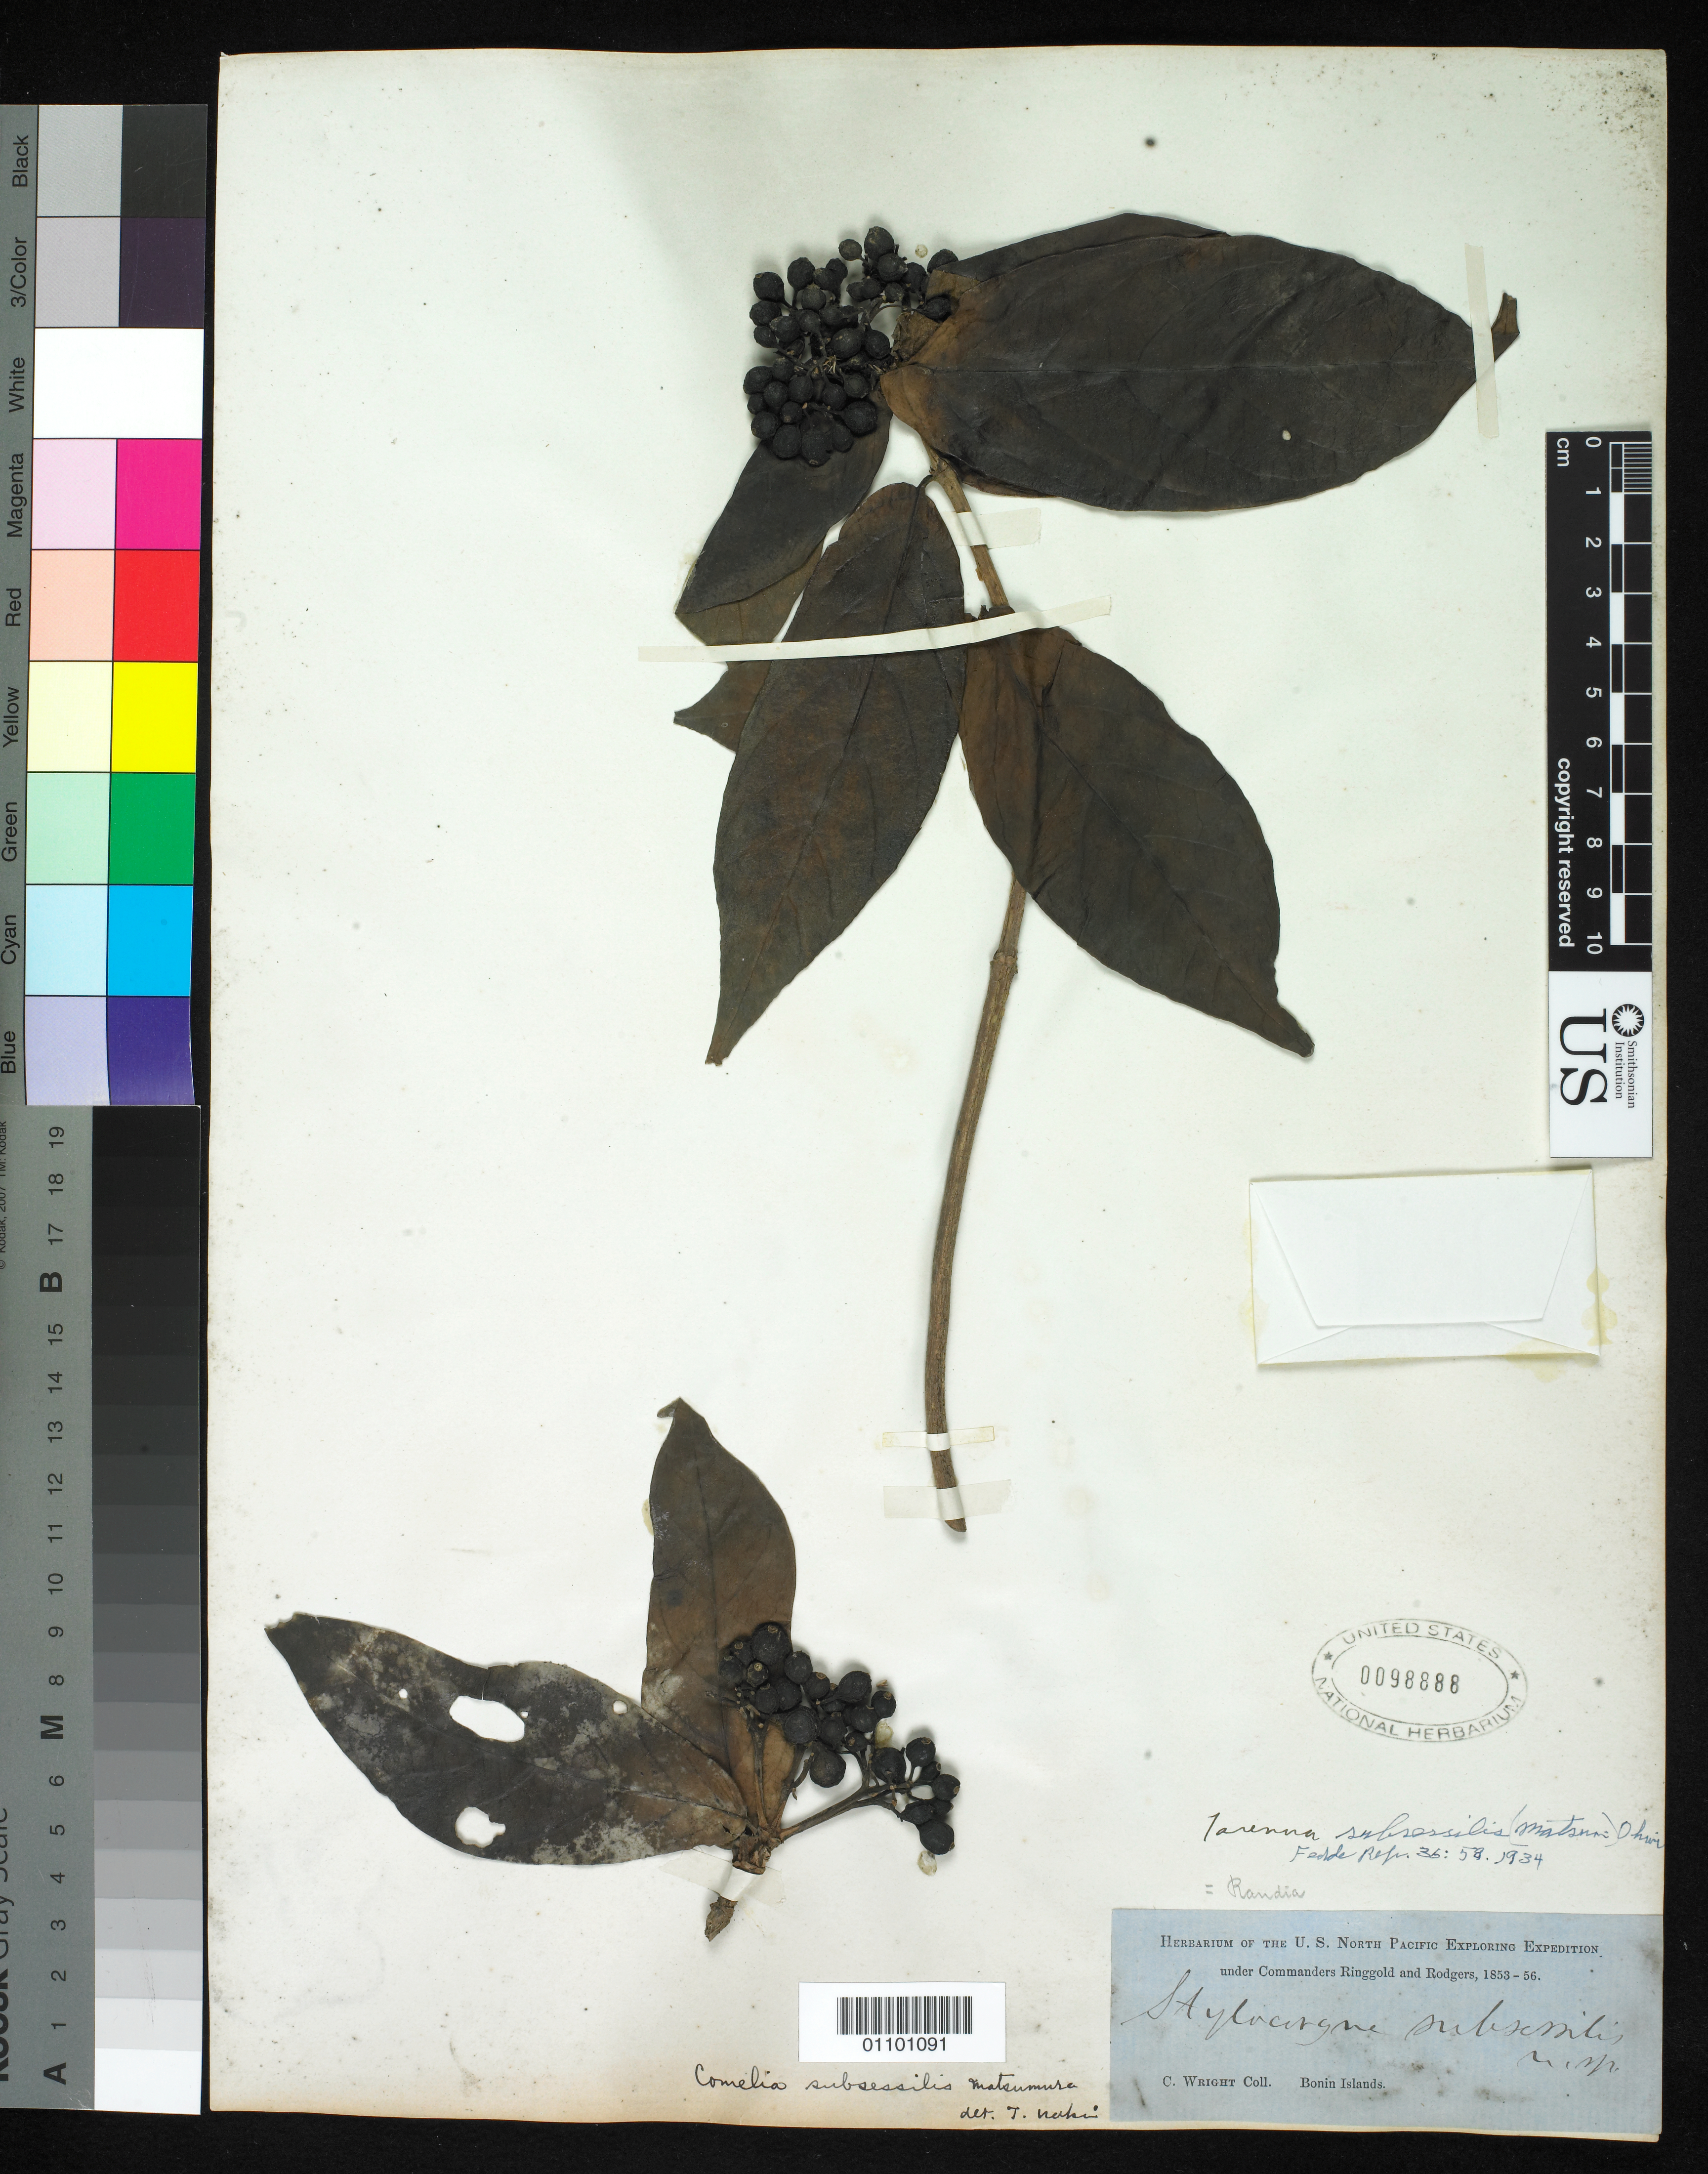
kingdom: Plantae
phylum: Tracheophyta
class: Magnoliopsida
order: Gentianales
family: Rubiaceae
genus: Stylocoryna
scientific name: Stylocoryna subsessilis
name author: A. Gray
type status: Type Collection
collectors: C. Wright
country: Japan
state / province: Tokyo, Federal City of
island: Bonin Islands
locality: Bonin Islands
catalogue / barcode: US 98888